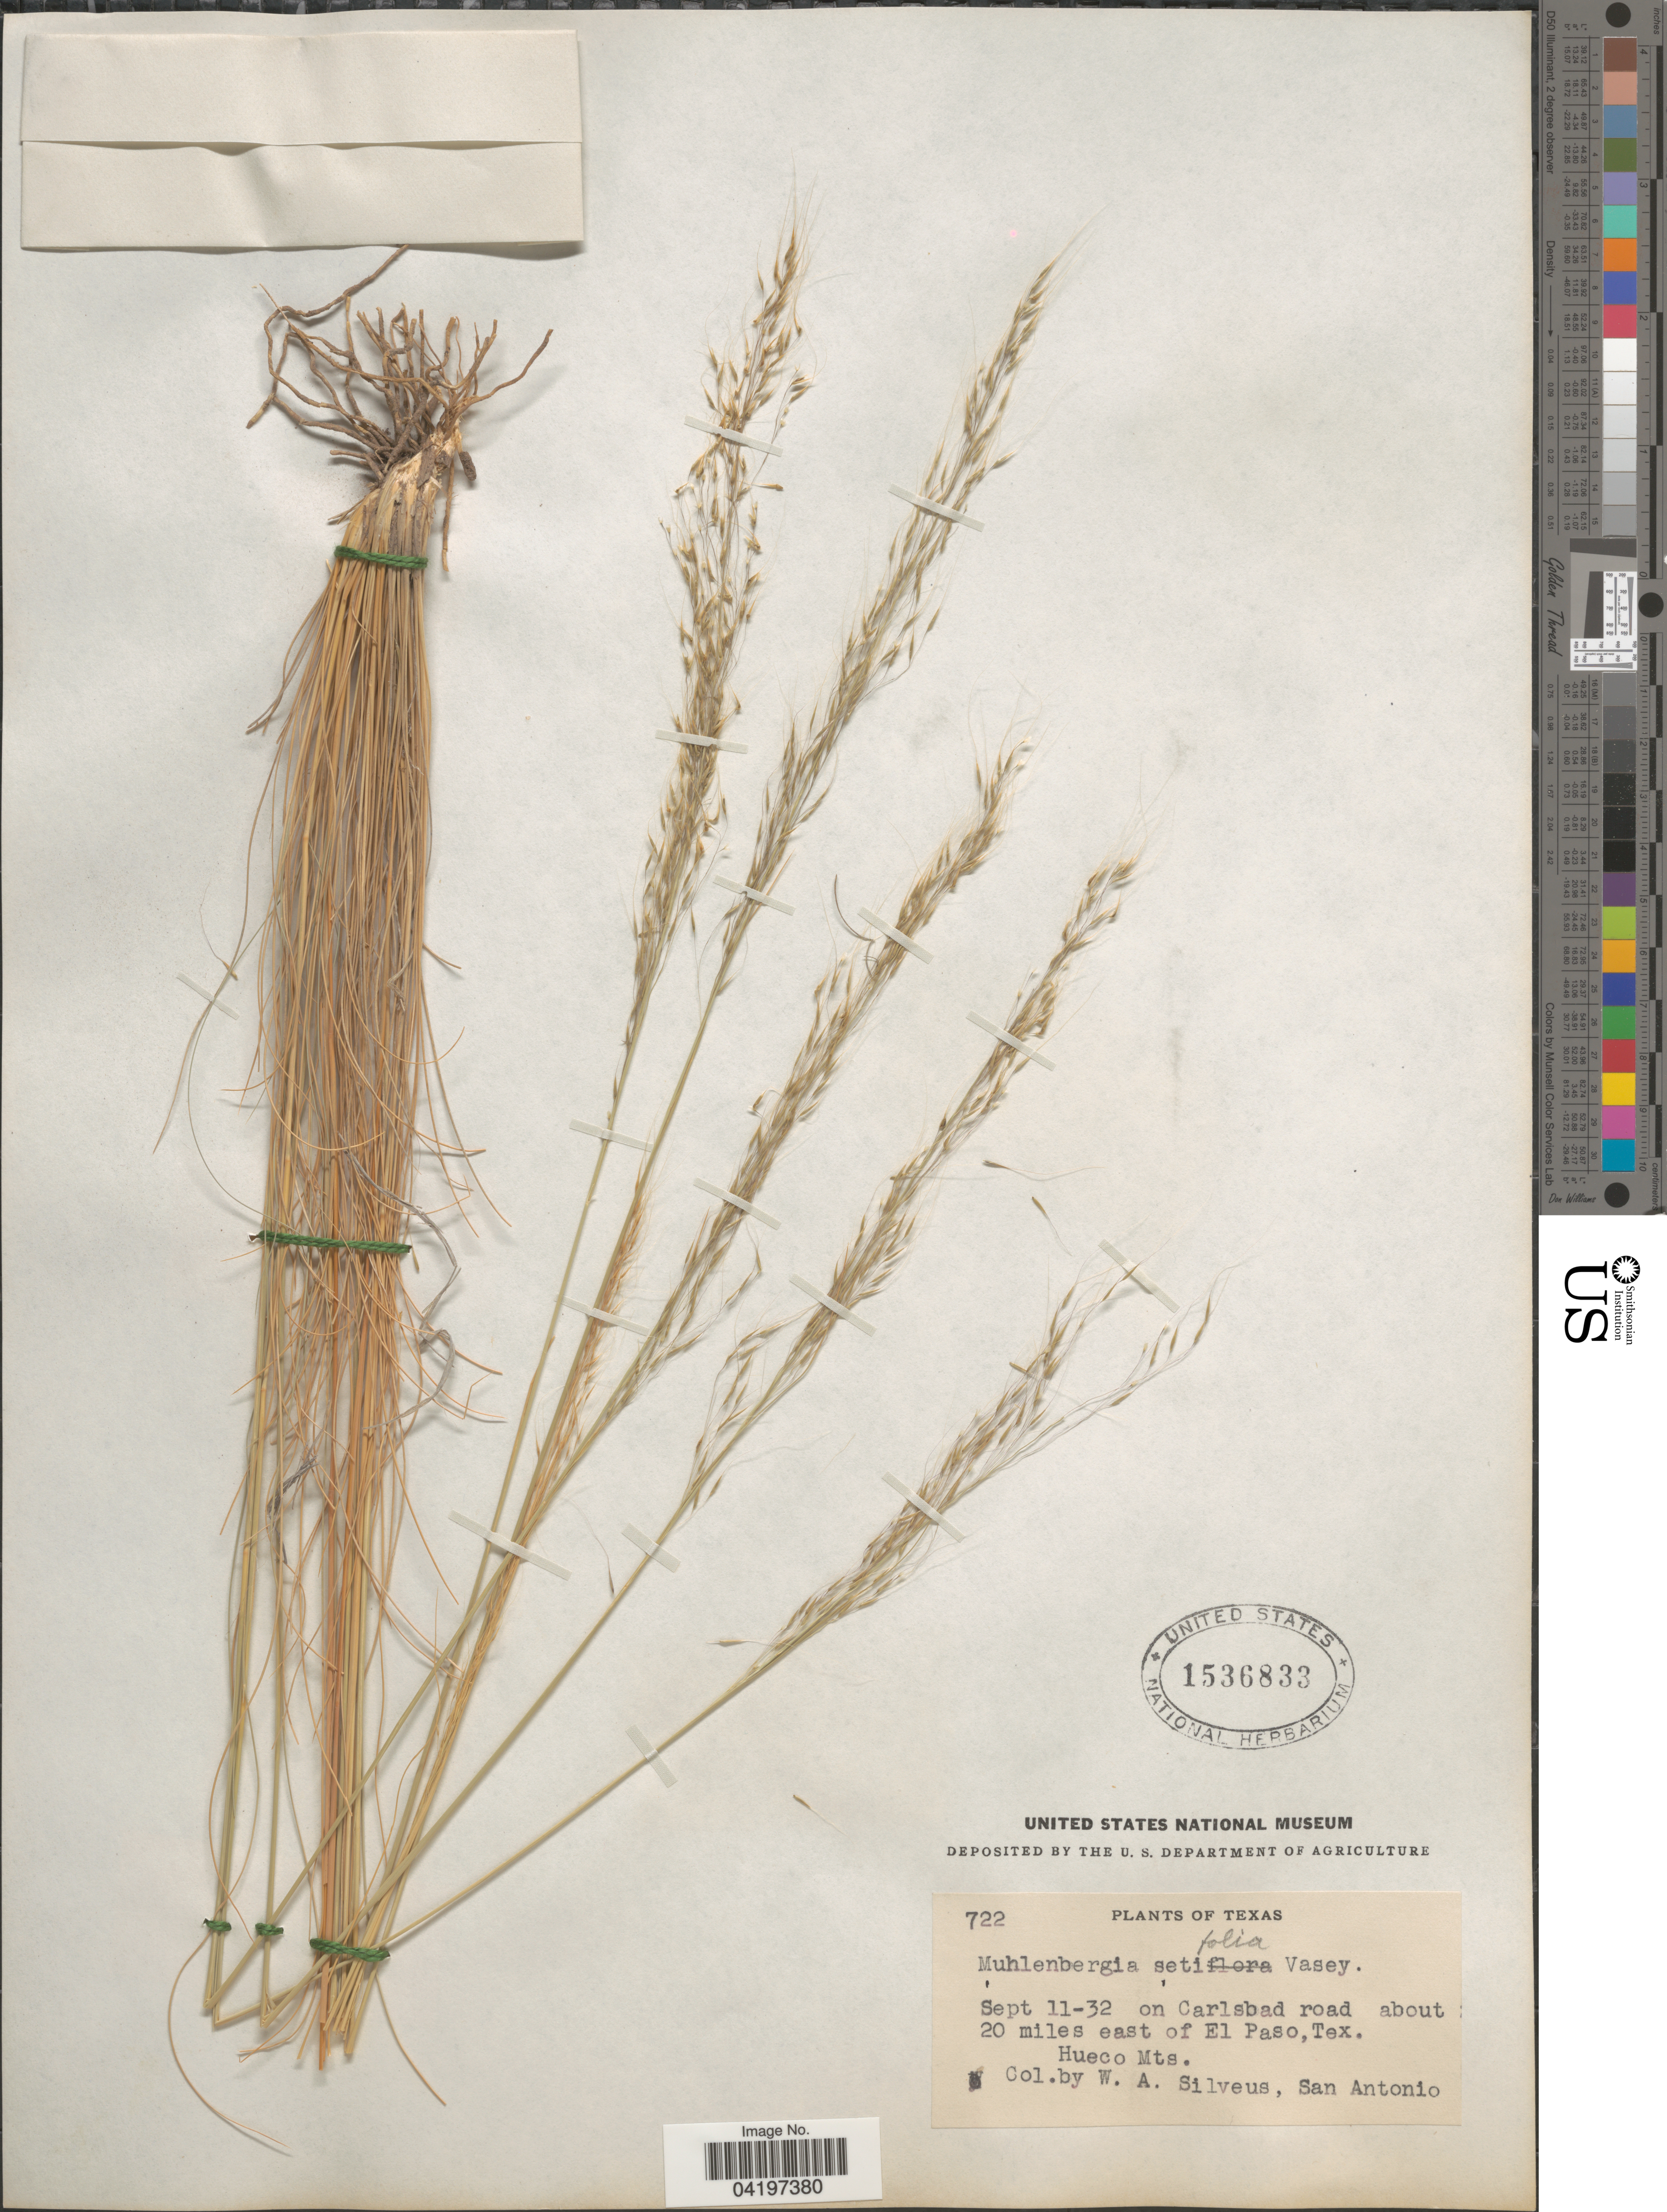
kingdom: Plantae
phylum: Tracheophyta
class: Liliopsida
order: Poales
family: Poaceae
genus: Muhlenbergia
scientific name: Muhlenbergia setifolia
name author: Vasey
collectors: W. Silveus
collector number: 722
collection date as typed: Transcribed d/m/y: 11/9/32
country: United States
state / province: Texas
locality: On Carlsbad road about 20 miles east of El Paso. Hueco Mts.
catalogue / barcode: US 1536833